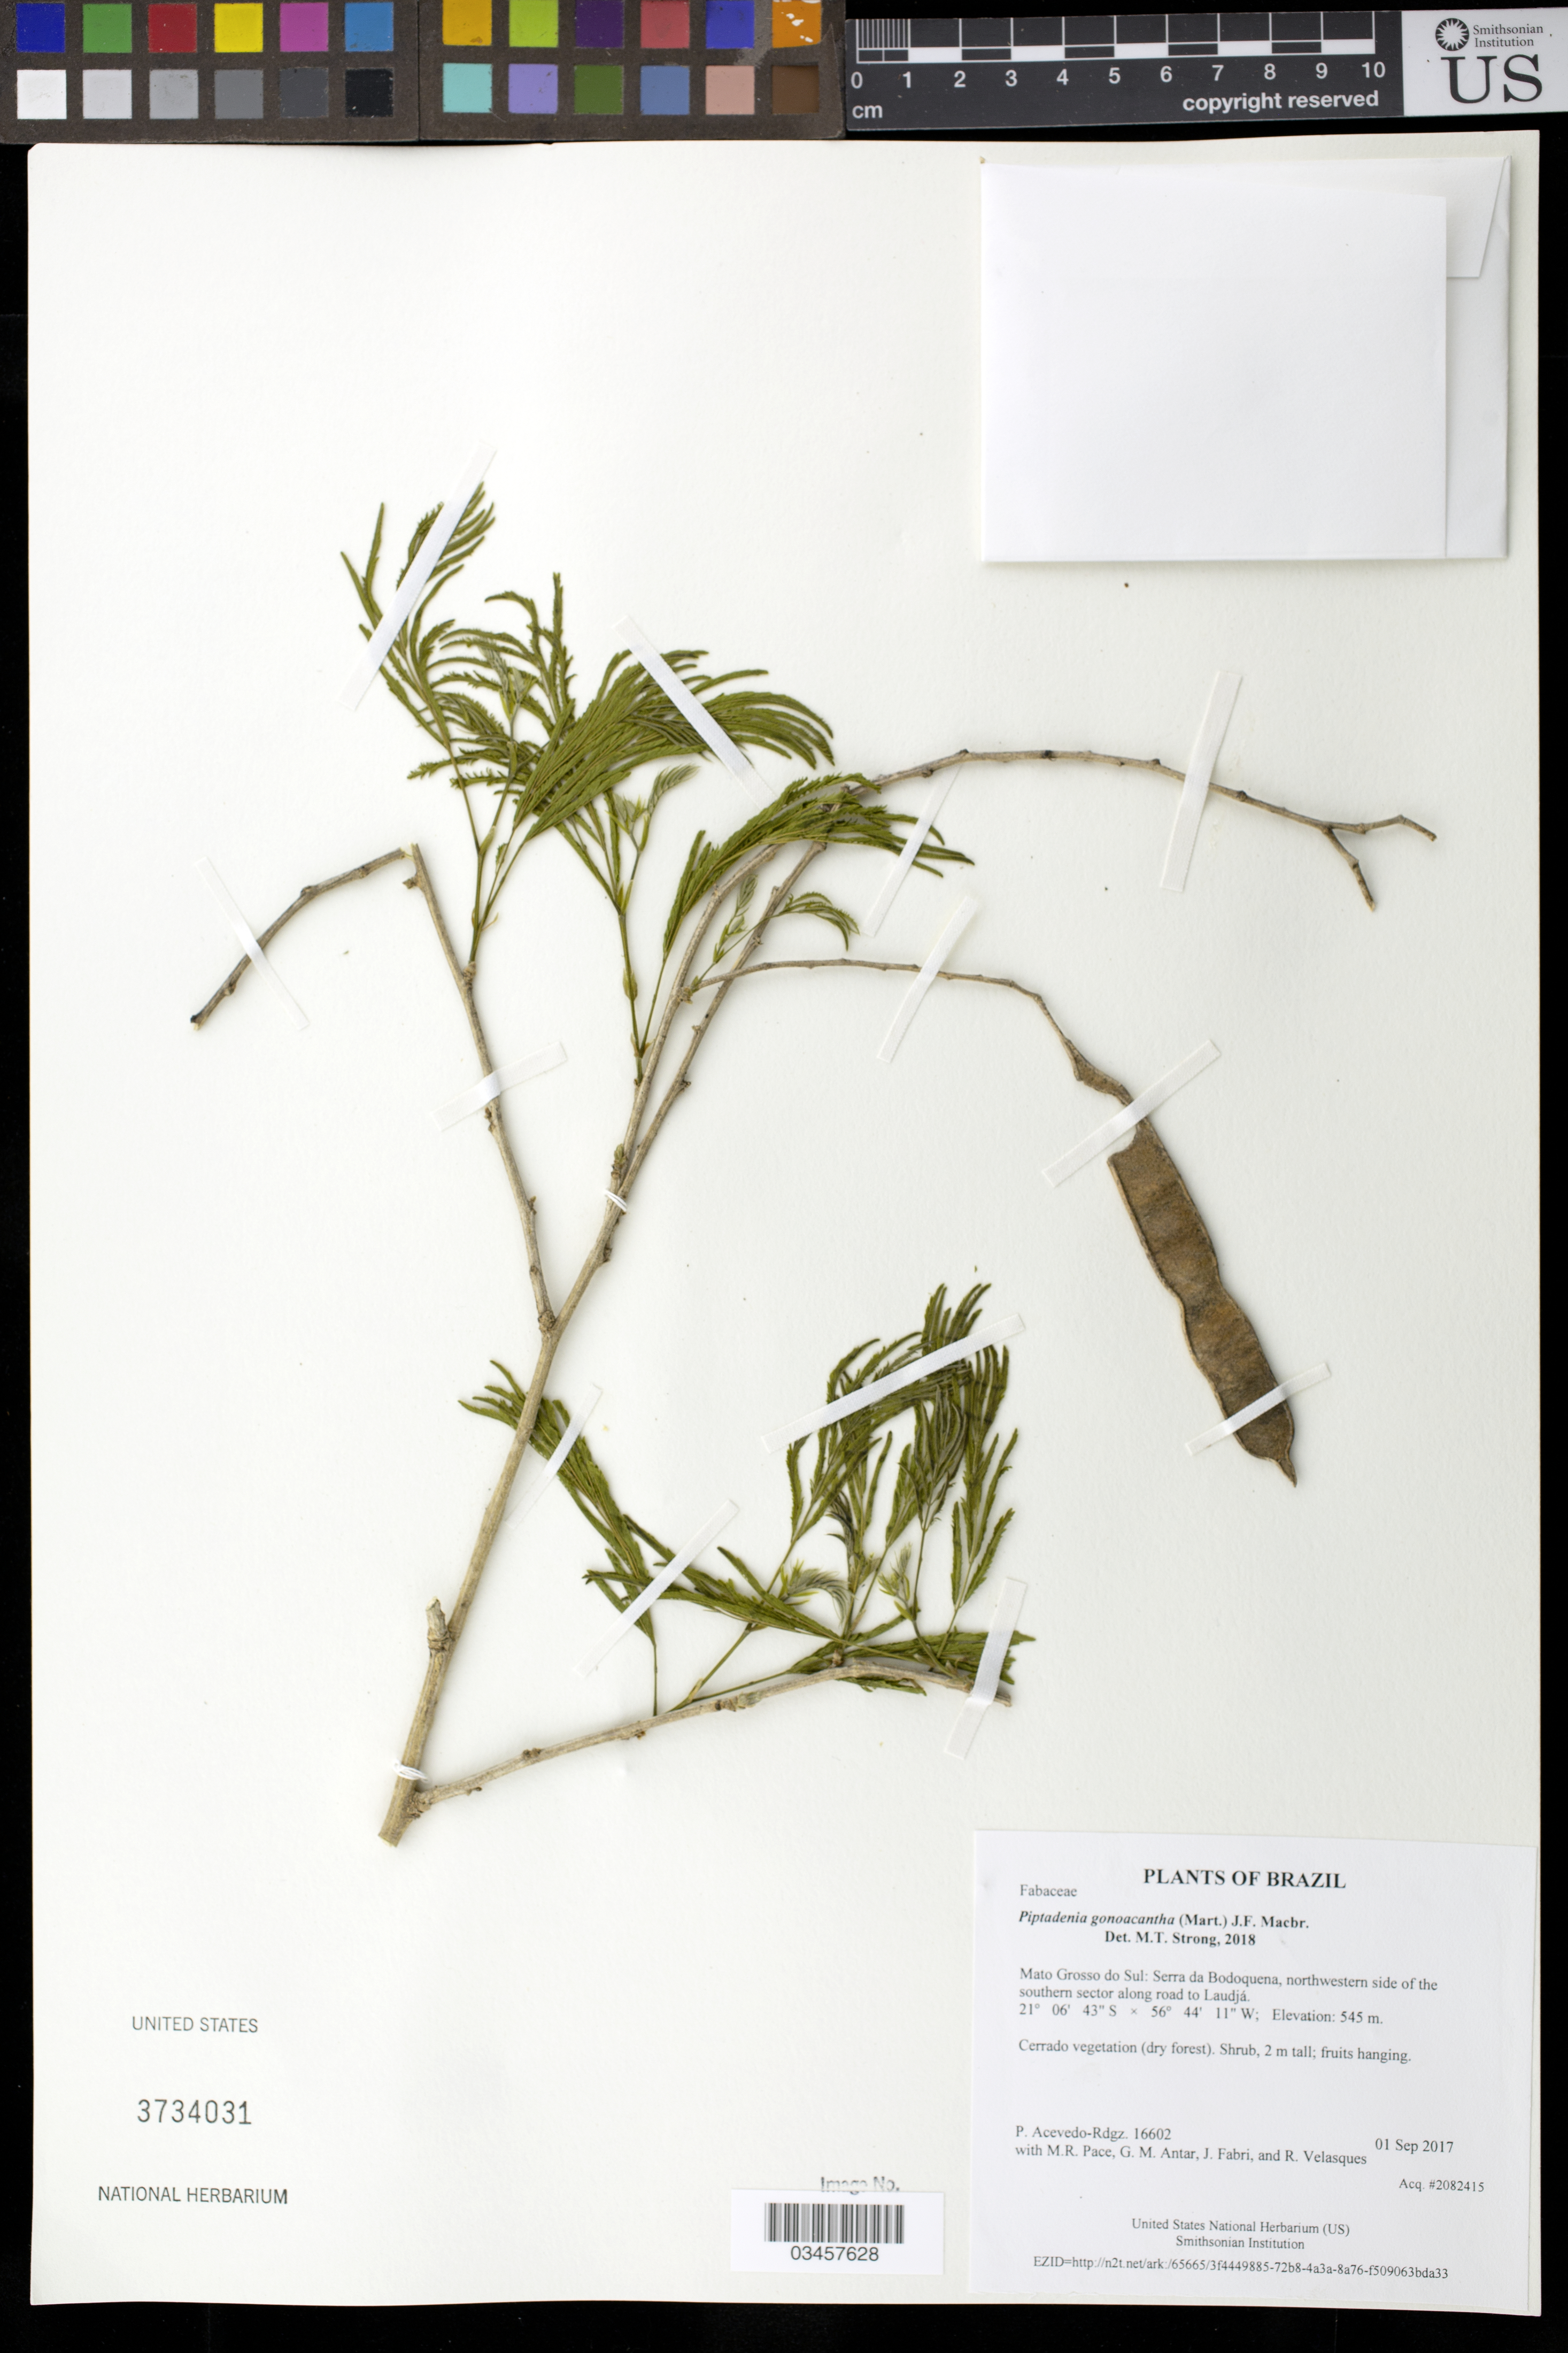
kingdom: Plantae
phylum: Tracheophyta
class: Magnoliopsida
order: Fabales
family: Fabaceae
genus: Piptadenia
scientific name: Piptadenia gonoacantha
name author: (Mart.) J.F. Macbr.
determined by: Strong, Mark T., (BOT), Smithsonian Institution - National Museum of Natural History (UNITED STATES)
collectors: P. Acevedo-Rodr., M. R. Pace, G. M. Antar, J. Fabri & R. Velasques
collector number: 16602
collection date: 2017-09-01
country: Brazil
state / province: Mato Grosso do Sul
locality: Serra da Bodoquena, northwestern side of the southern sector along road to Laudjá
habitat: Cerrado vegetation (dry forest)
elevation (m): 545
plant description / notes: US, NY, MO, K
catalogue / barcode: US 3734031